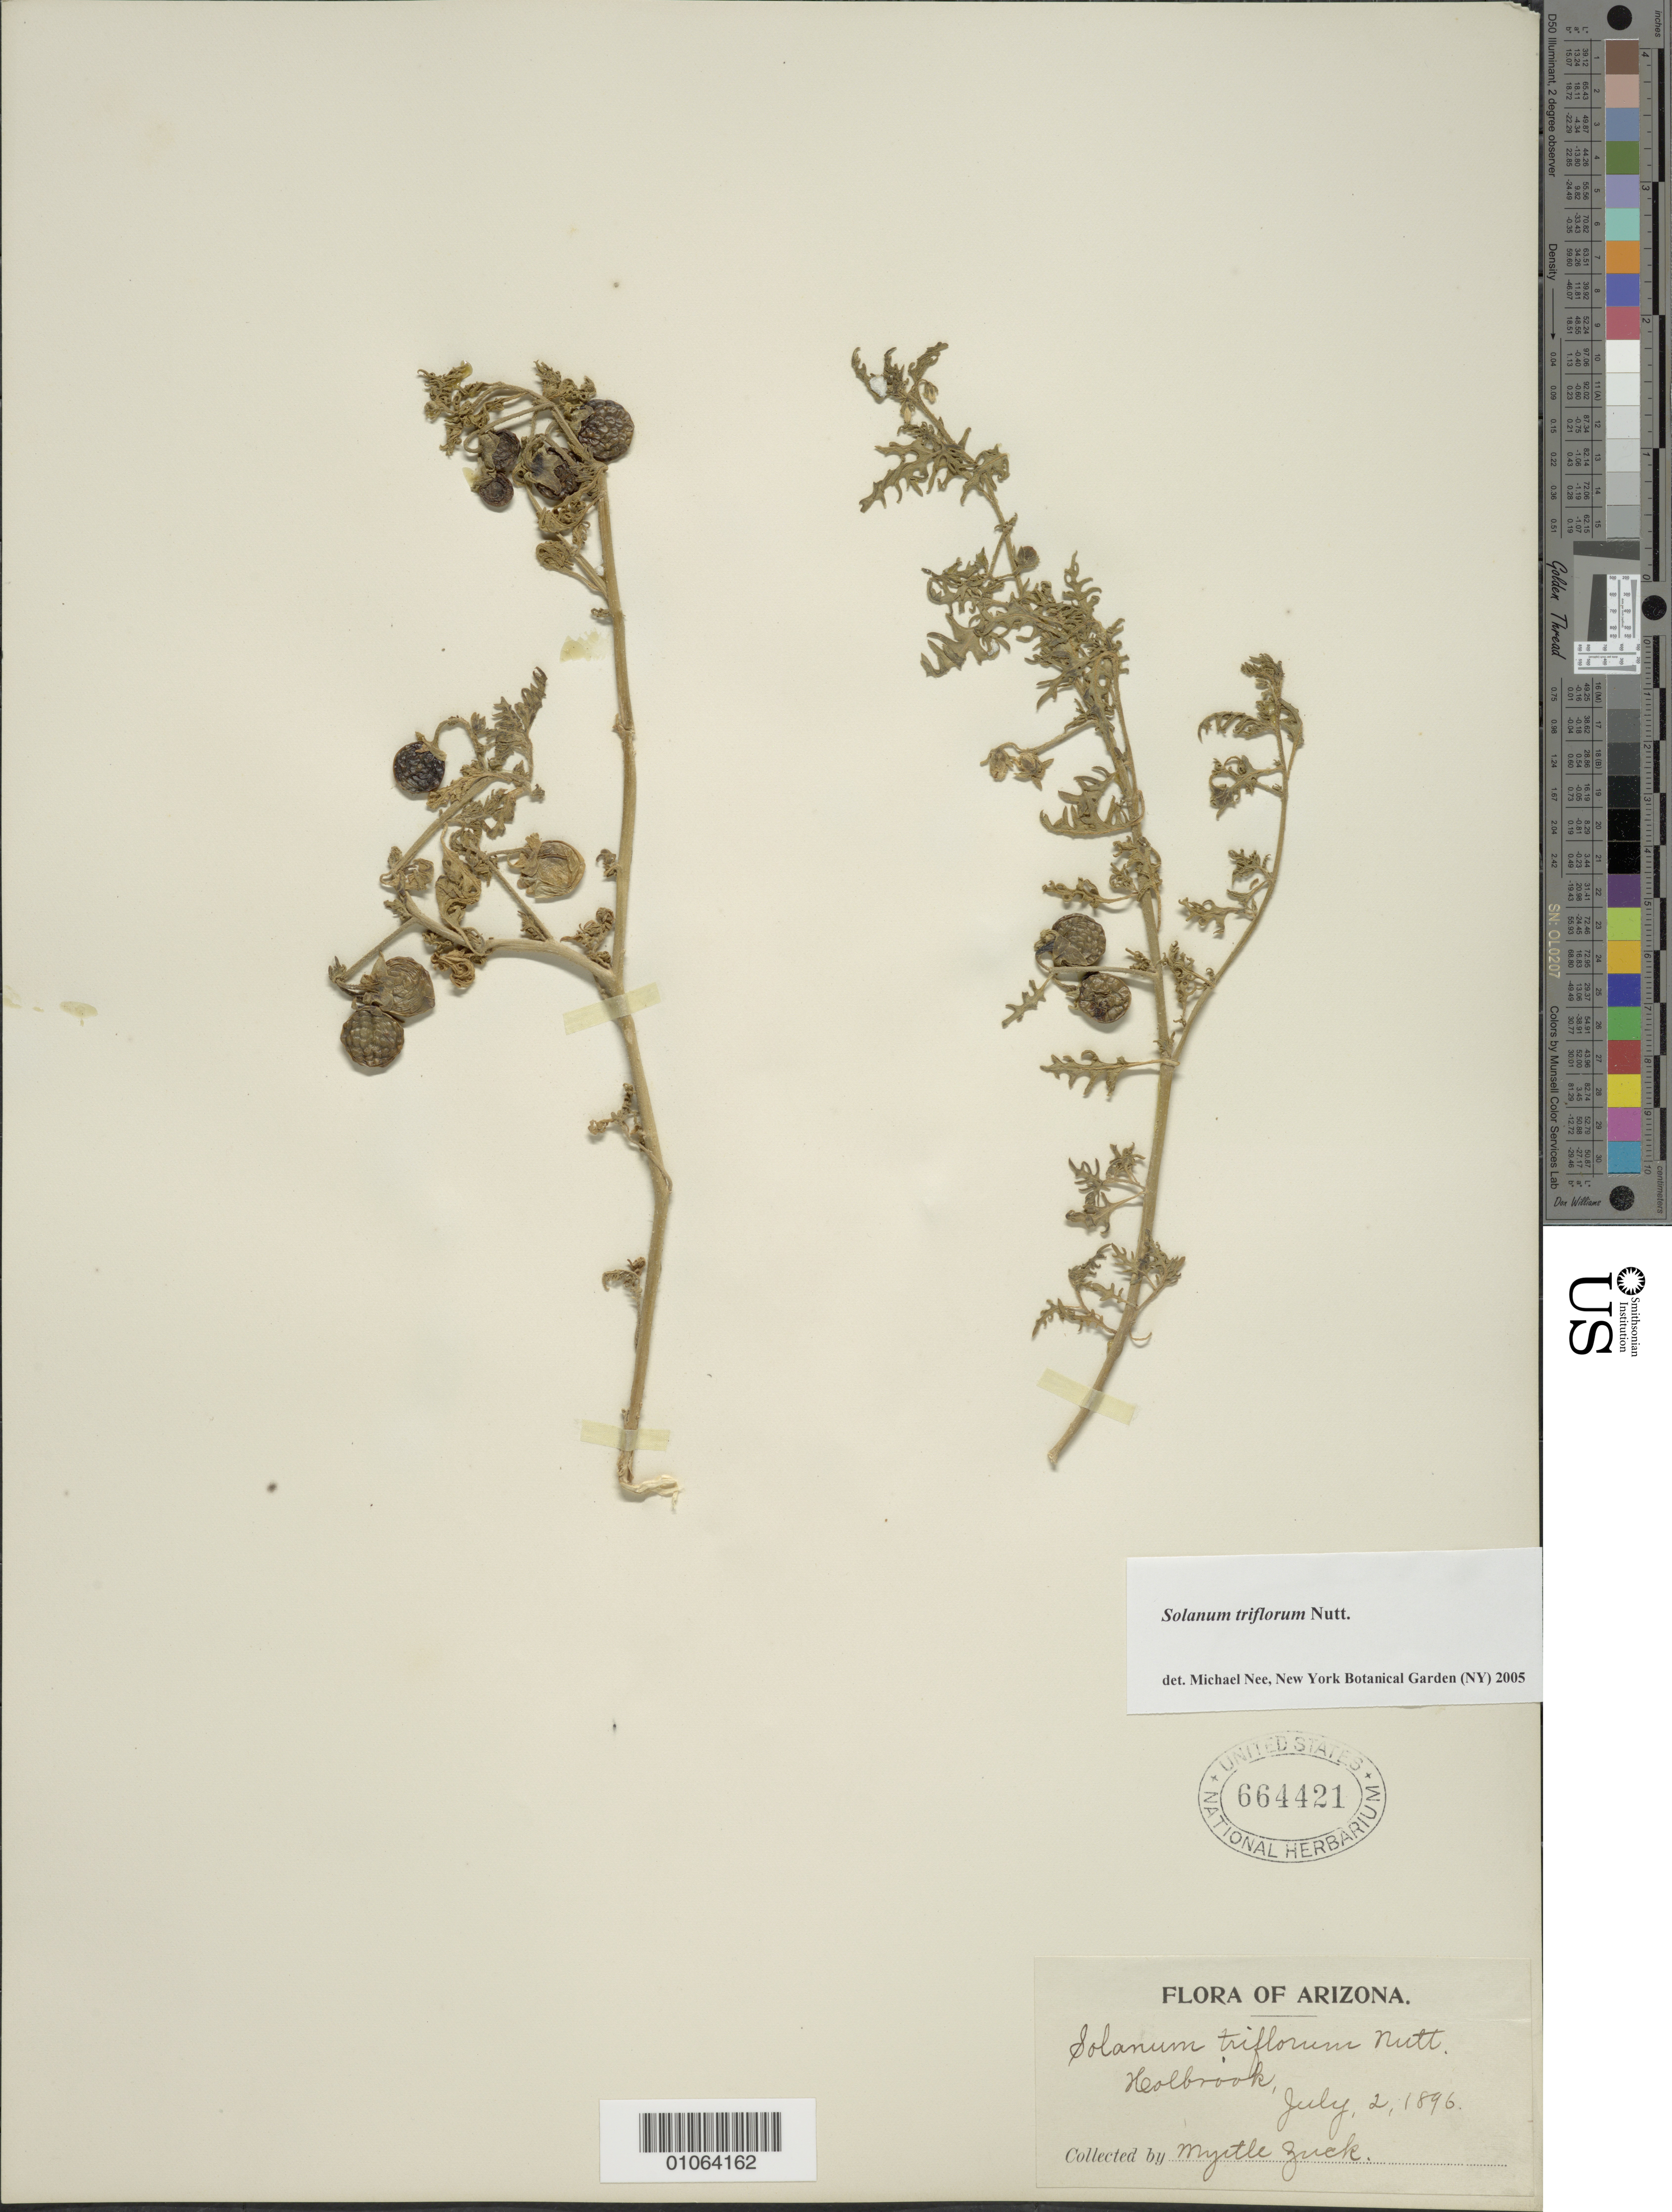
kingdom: Plantae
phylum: Tracheophyta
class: Magnoliopsida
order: Solanales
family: Solanaceae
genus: Solanum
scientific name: Solanum triflorum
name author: Nutt.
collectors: M. Zuck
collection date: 1896-07-02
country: United States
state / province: Arizona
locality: Holbrook.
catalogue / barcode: US 664421